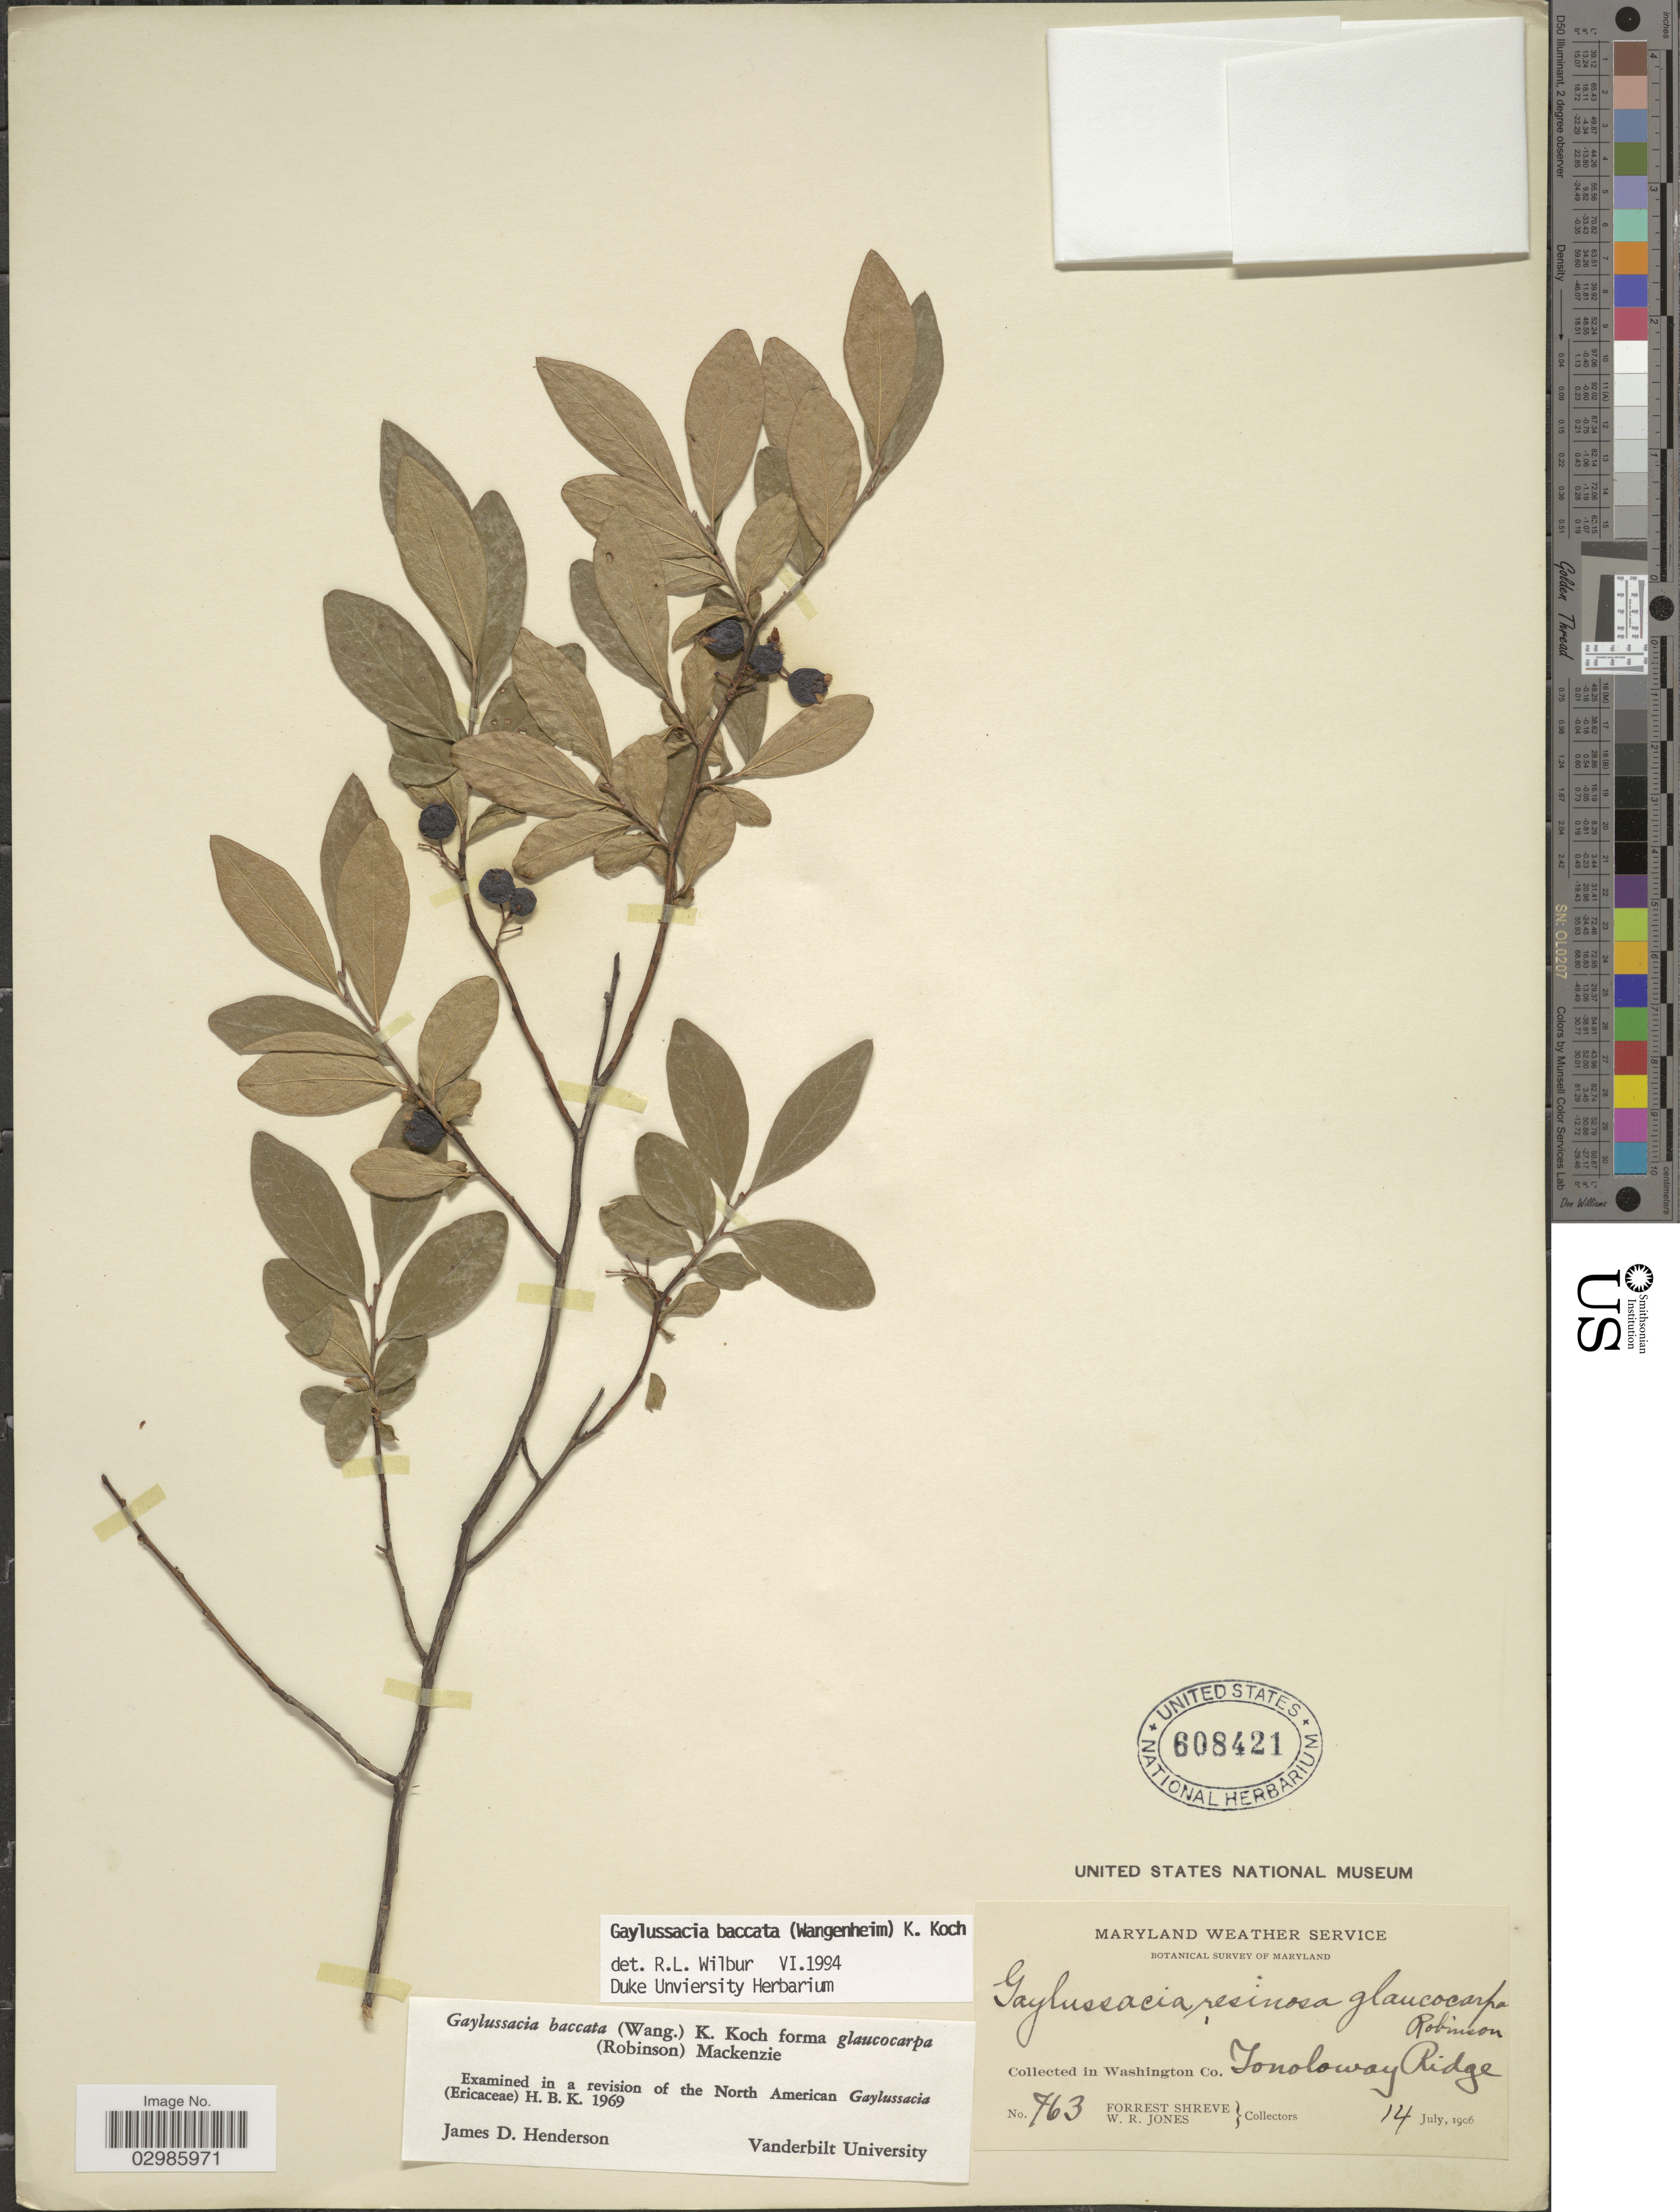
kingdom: Plantae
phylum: Tracheophyta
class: Magnoliopsida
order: Ericales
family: Ericaceae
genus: Gaylussacia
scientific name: Gaylussacia baccata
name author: (Wangenh.) K. Koch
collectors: F. Shreve & W. R. Jones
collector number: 763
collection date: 1906-07-14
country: United States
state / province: Maryland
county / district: Washngton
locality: In Washington Co. Tonoloway Ridge.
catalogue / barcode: US 608421